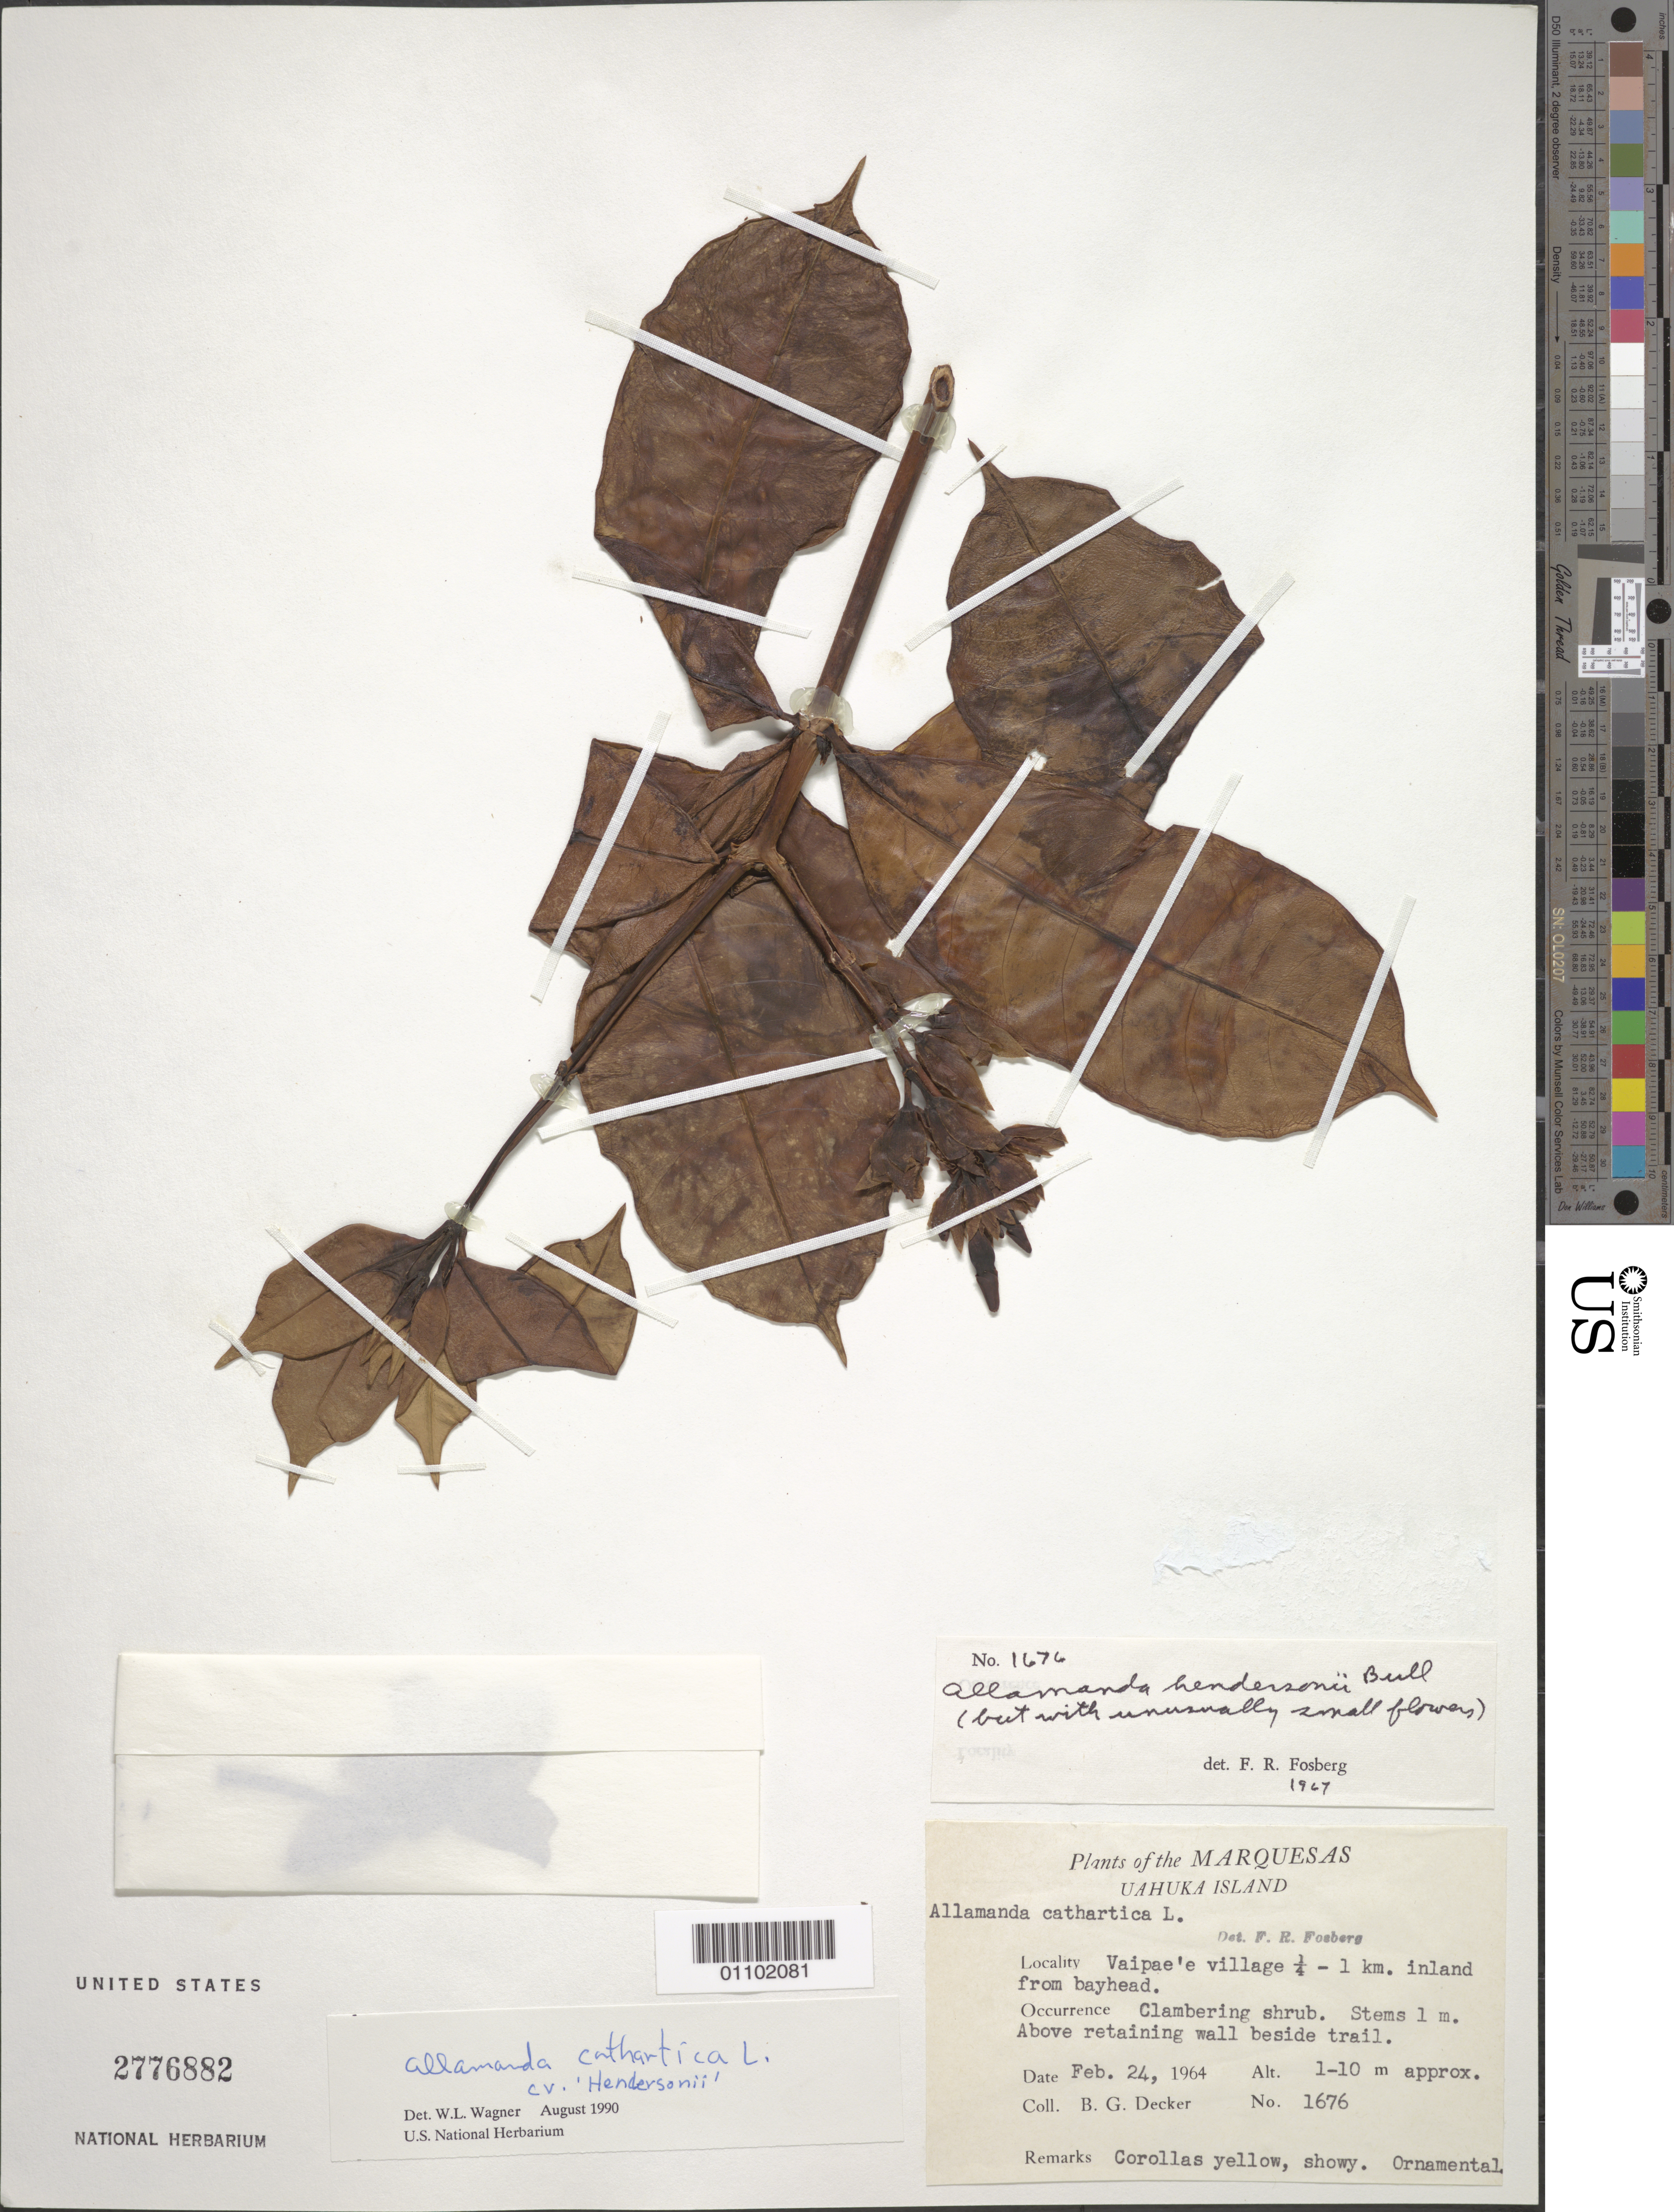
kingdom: Plantae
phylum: Tracheophyta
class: Magnoliopsida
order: Gentianales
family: Apocynaceae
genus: Allamanda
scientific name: Allamanda cathartica 'Hendersonii'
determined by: Wagner, W. L., (BOT), Smithsonian Institution - National Museum of Natural History (UNITED STATES)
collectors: B. G. Decker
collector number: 1676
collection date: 1964-02-24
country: French Polynesia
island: Ua Huka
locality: Vaipae'e village, 0.25-1 km inland from bayhead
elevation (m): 1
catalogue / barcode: US 2776882